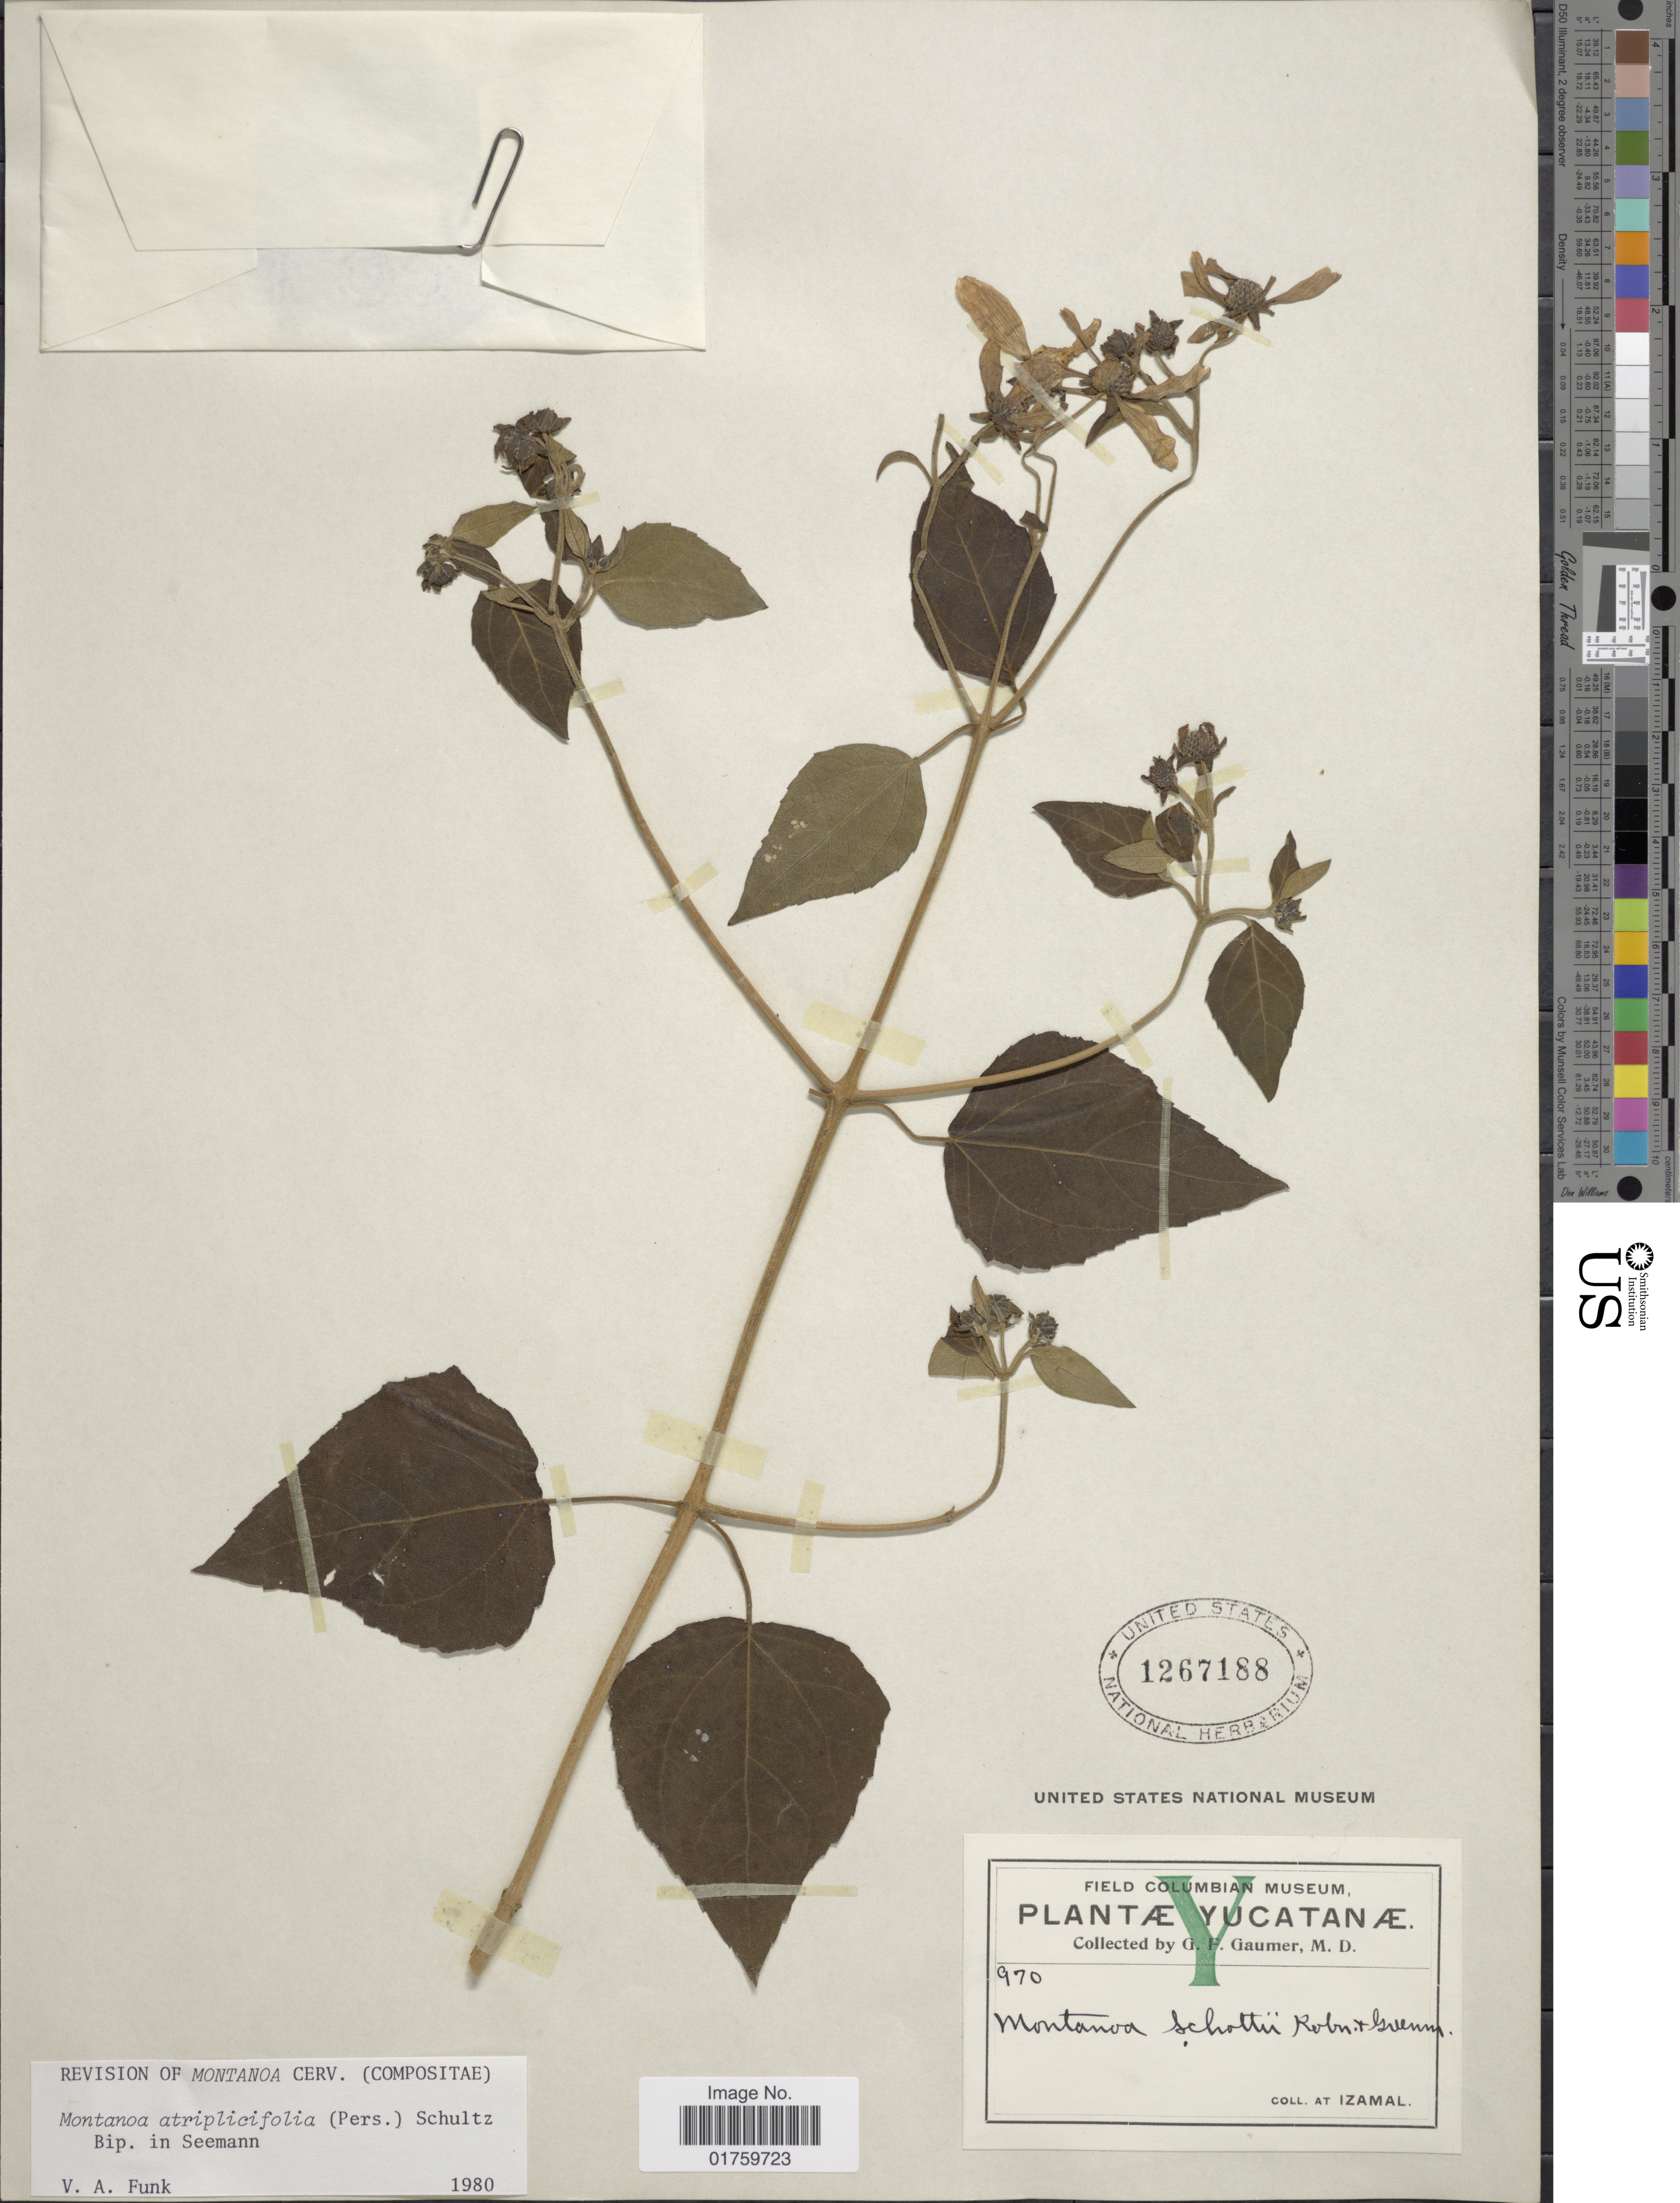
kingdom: Plantae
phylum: Tracheophyta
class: Magnoliopsida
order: Asterales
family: Asteraceae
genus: Montanoa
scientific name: Montanoa atriplicifolia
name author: (Pers.) Sch. Bip.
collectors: G. F. Gaumer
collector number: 970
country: Mexico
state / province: Yucatán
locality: At Izamal.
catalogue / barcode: US 1267188